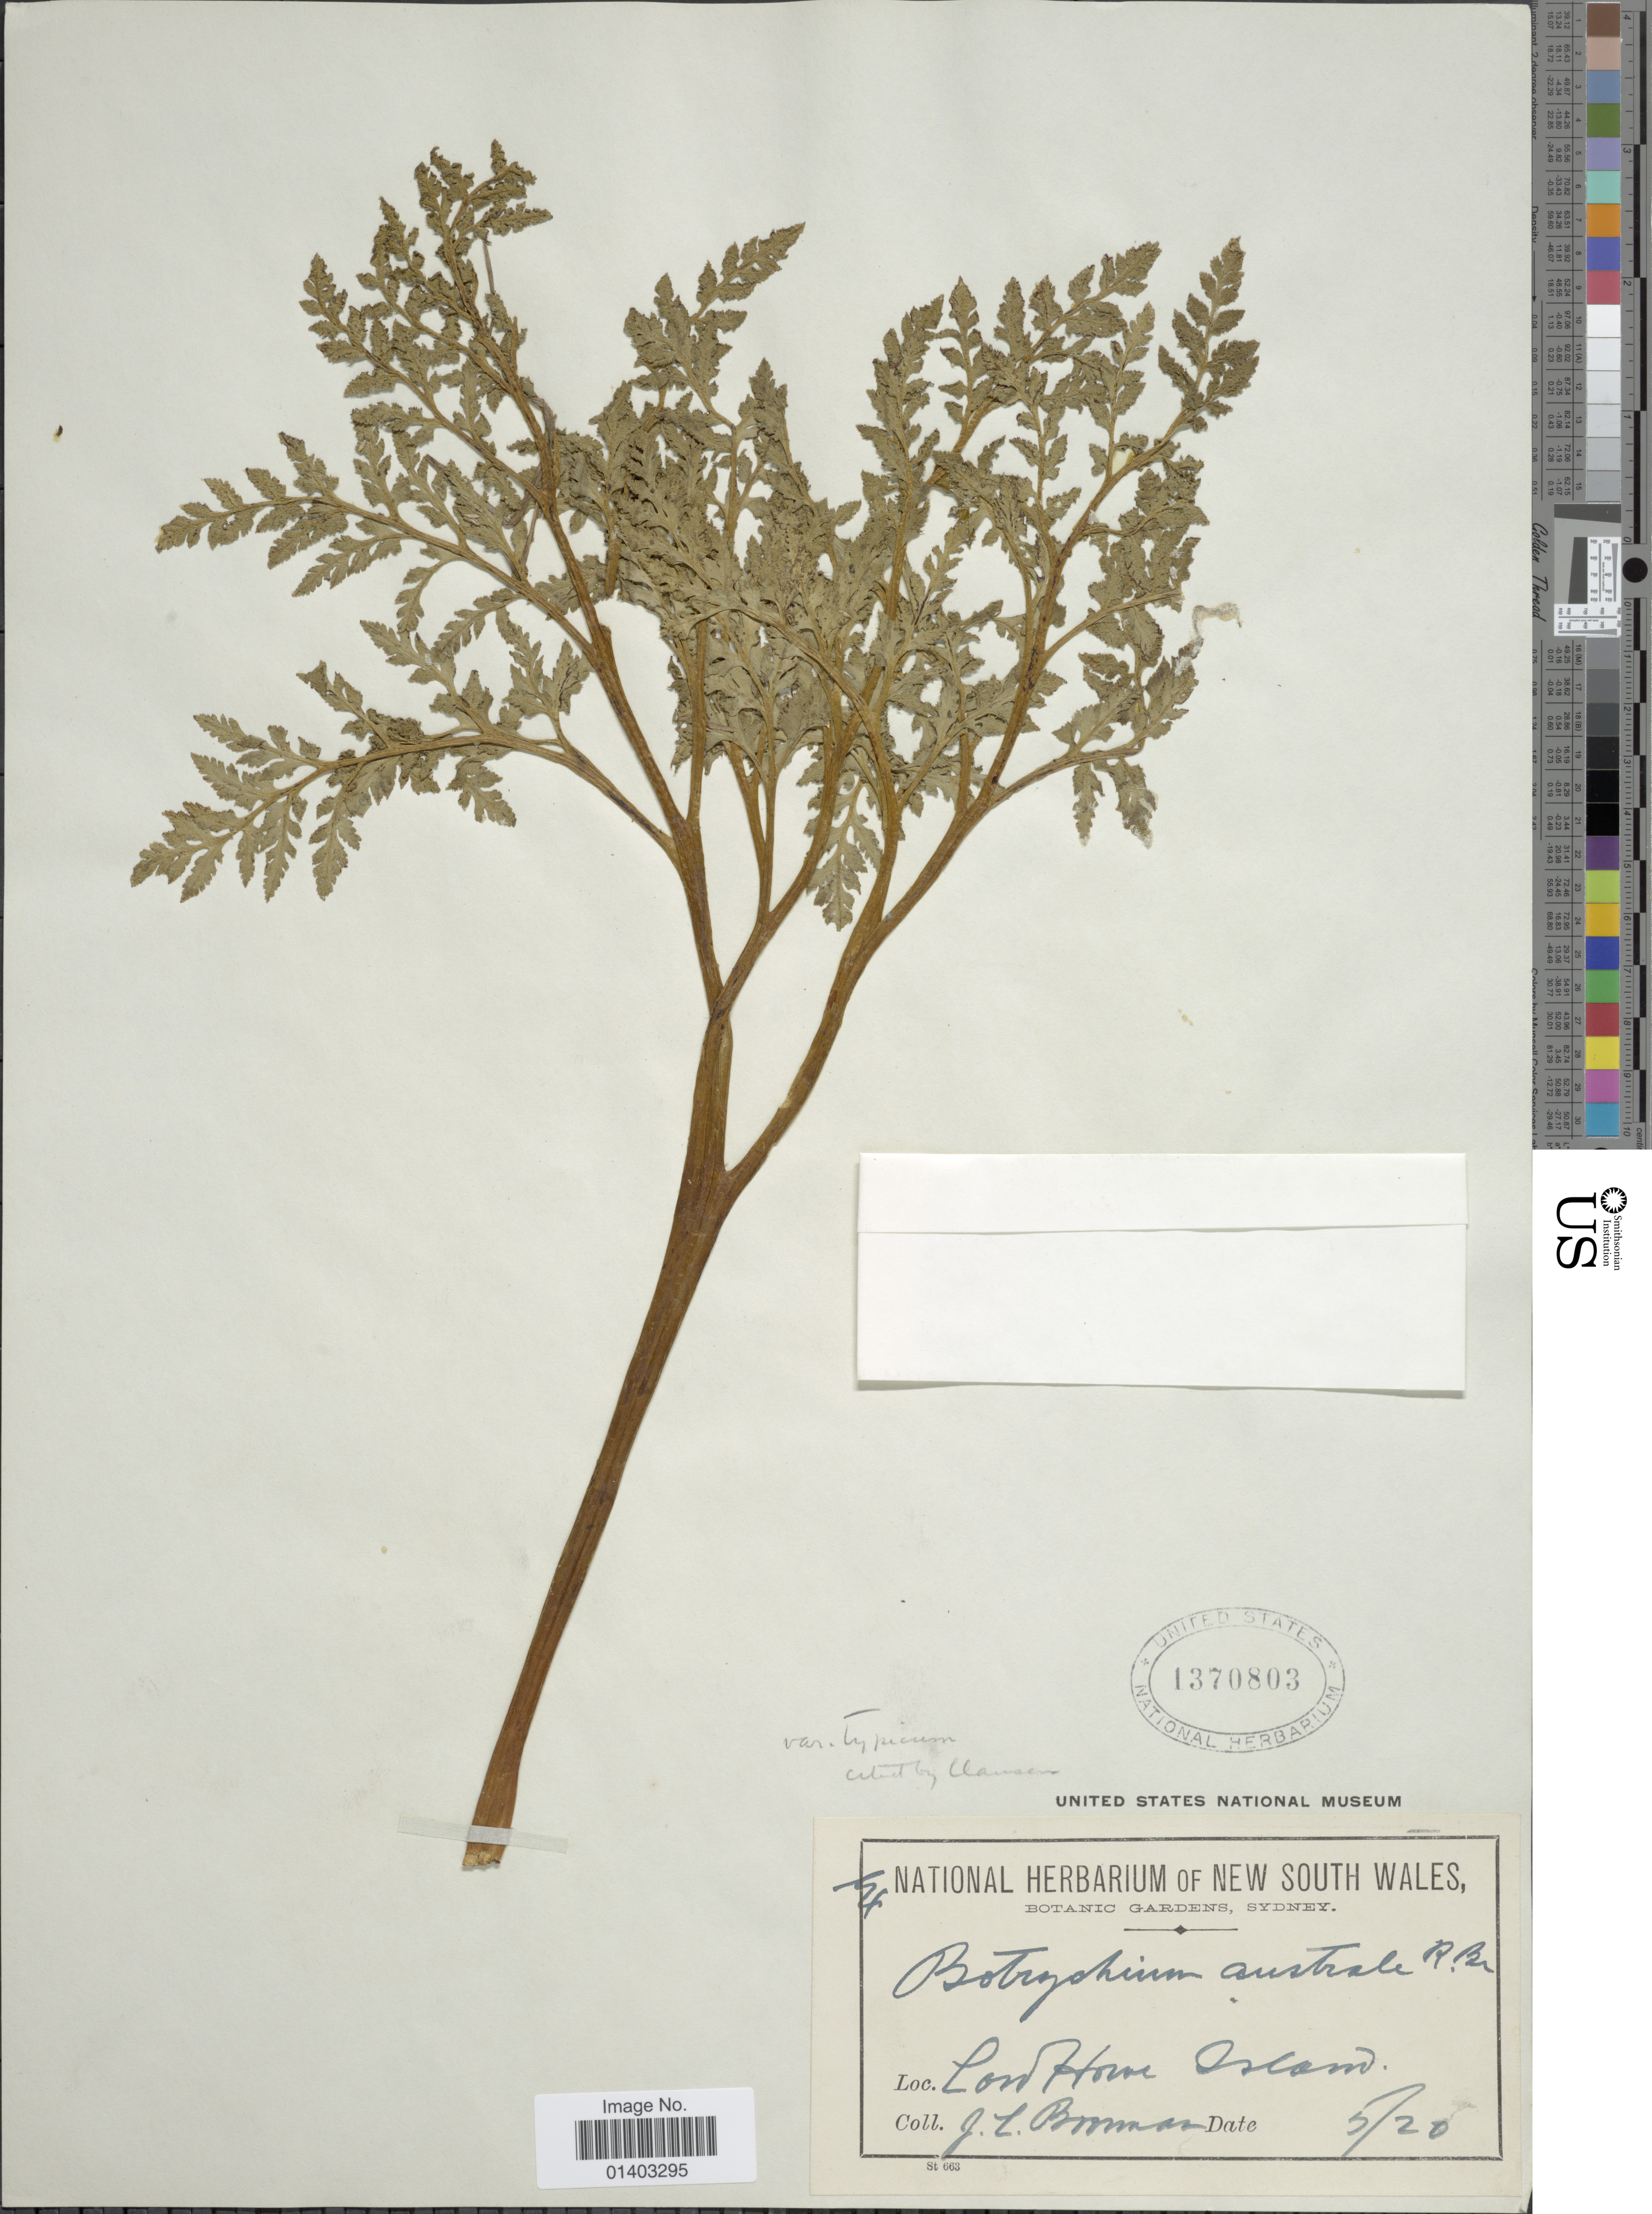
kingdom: Plantae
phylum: Tracheophyta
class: Polypodiopsida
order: Ophioglossales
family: Ophioglossaceae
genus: Botrychium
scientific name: Botrychium australe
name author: R. Br.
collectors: J. Boorman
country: Australia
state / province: New South Wales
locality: Lord Howe Island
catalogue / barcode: US 1370803